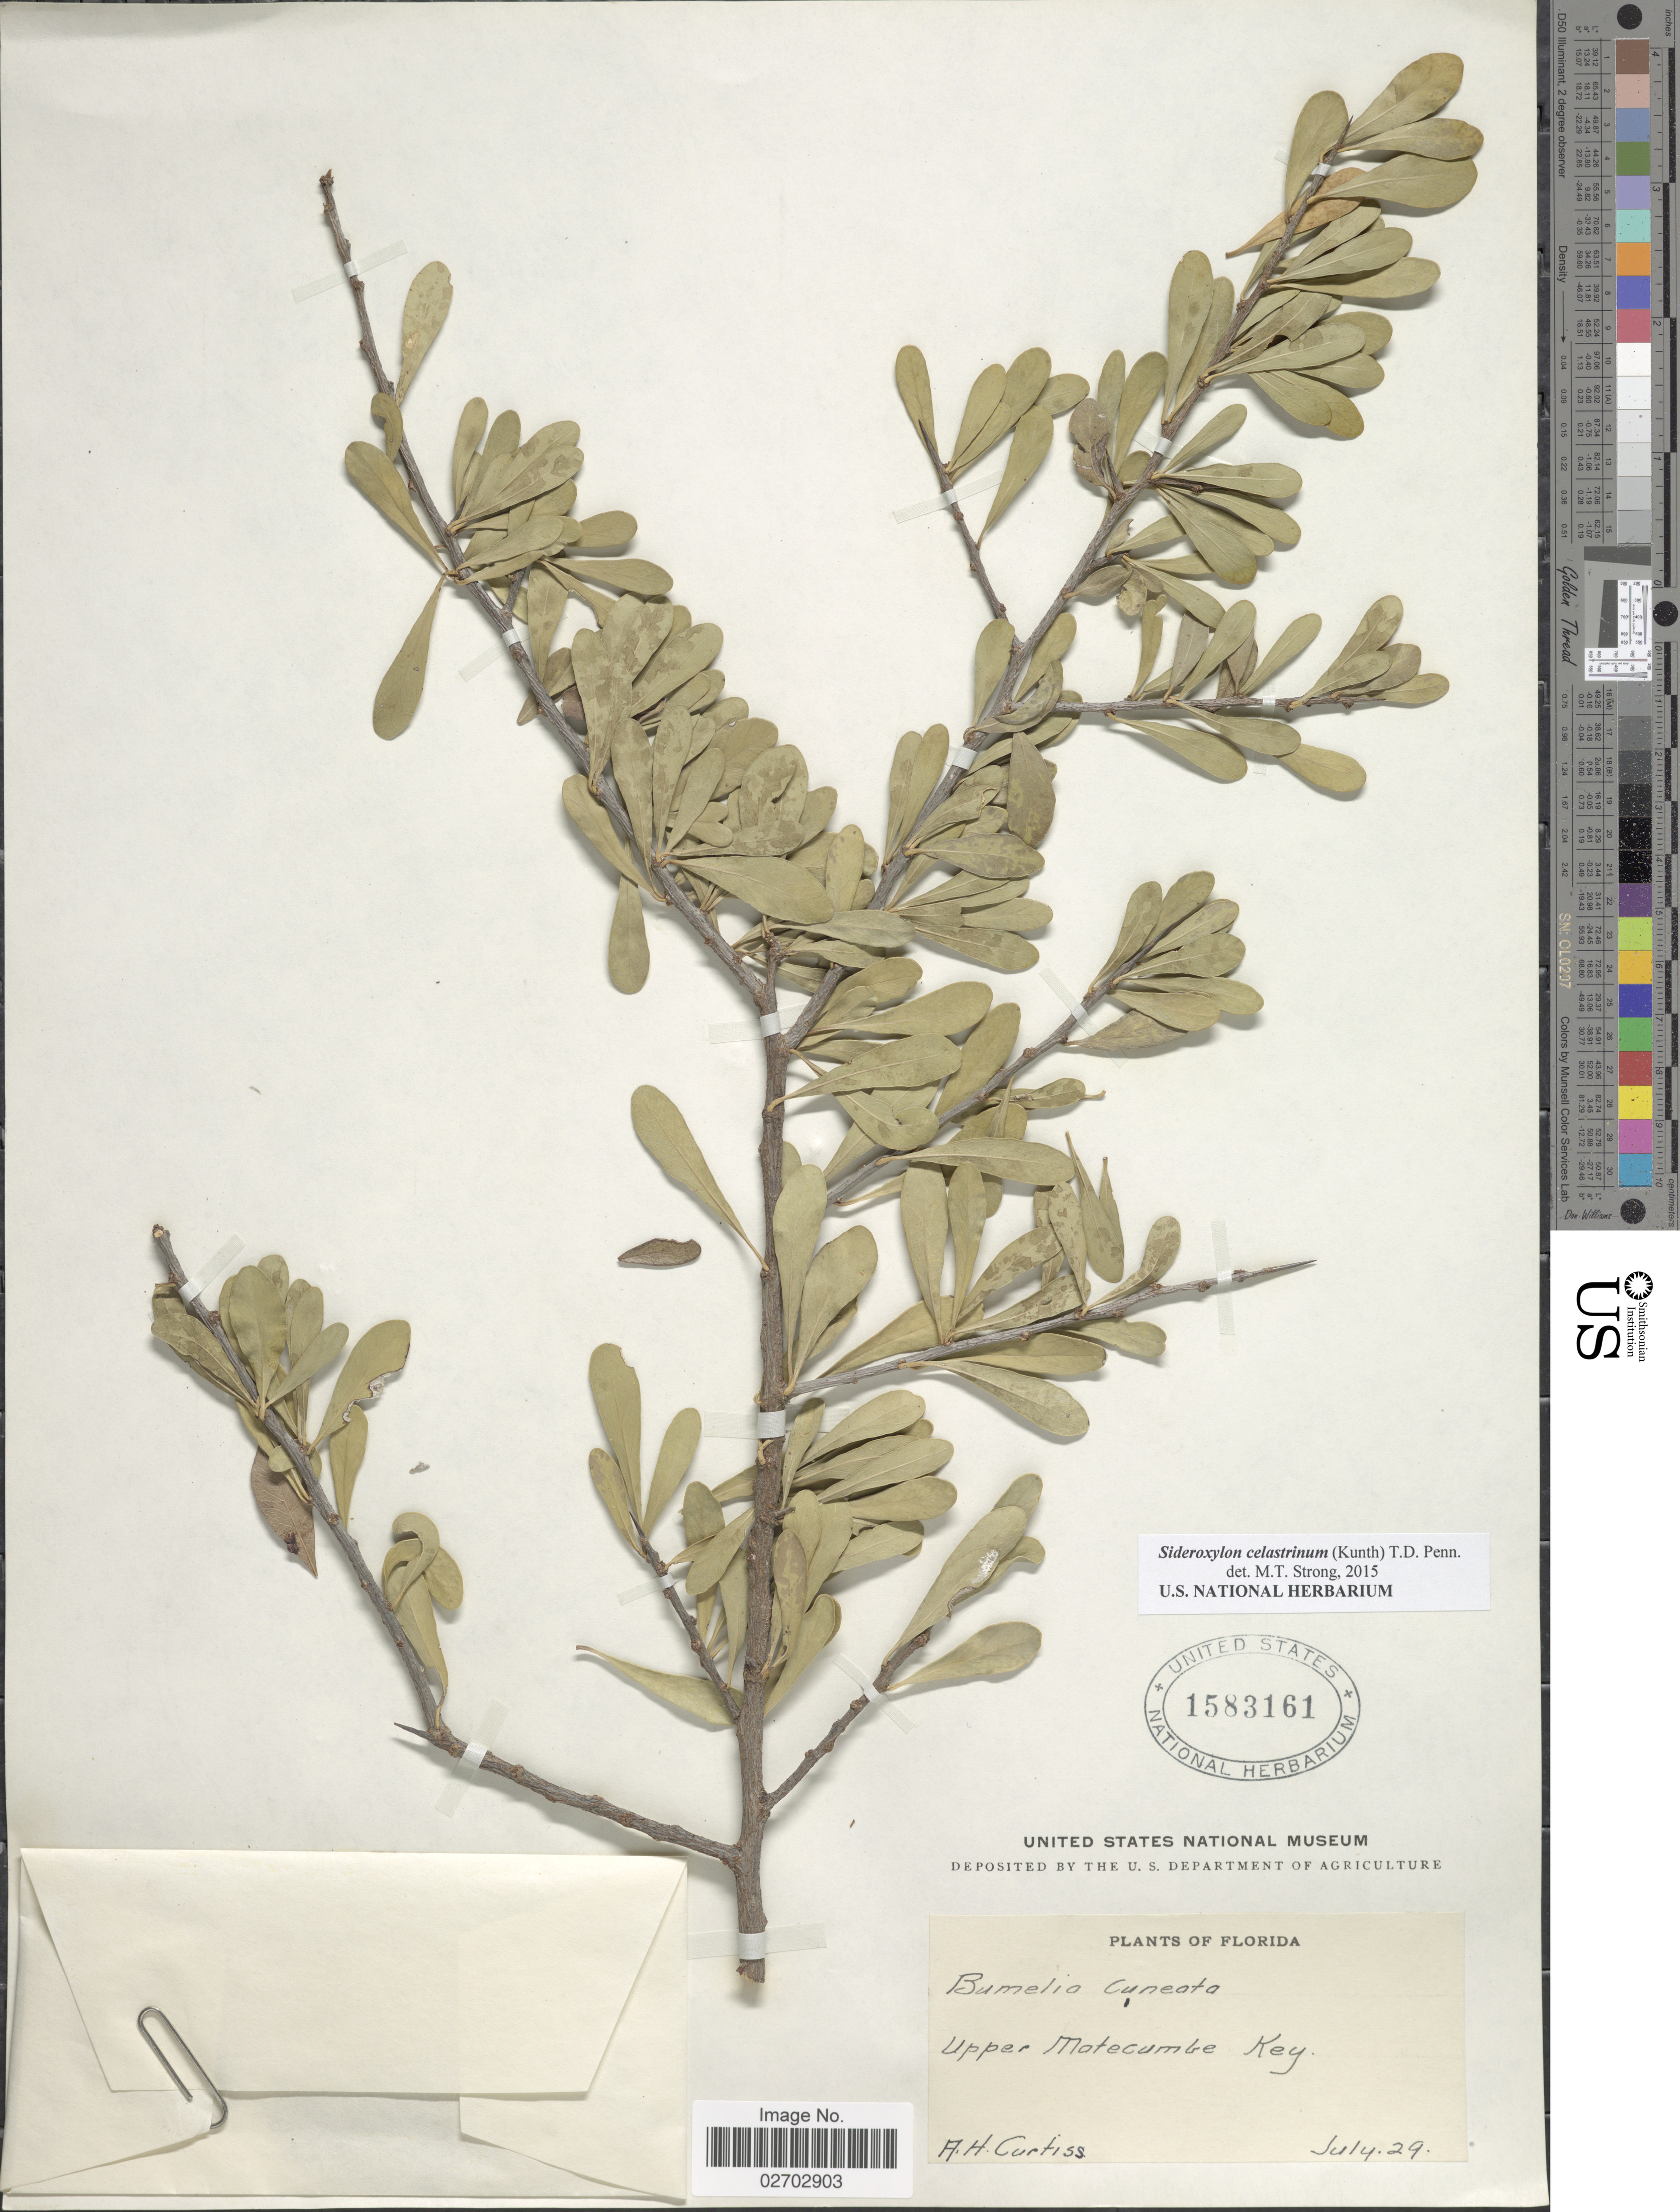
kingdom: Plantae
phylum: Tracheophyta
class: Magnoliopsida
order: Ericales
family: Sapotaceae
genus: Sideroxylon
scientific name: Sideroxylon celastrinum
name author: (Kunth) T.D. Penn.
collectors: A. H. Curtiss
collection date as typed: Transcribed d/m/y: /7/29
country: United States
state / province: Florida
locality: Upper Matecumbe Key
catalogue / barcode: US 1583161